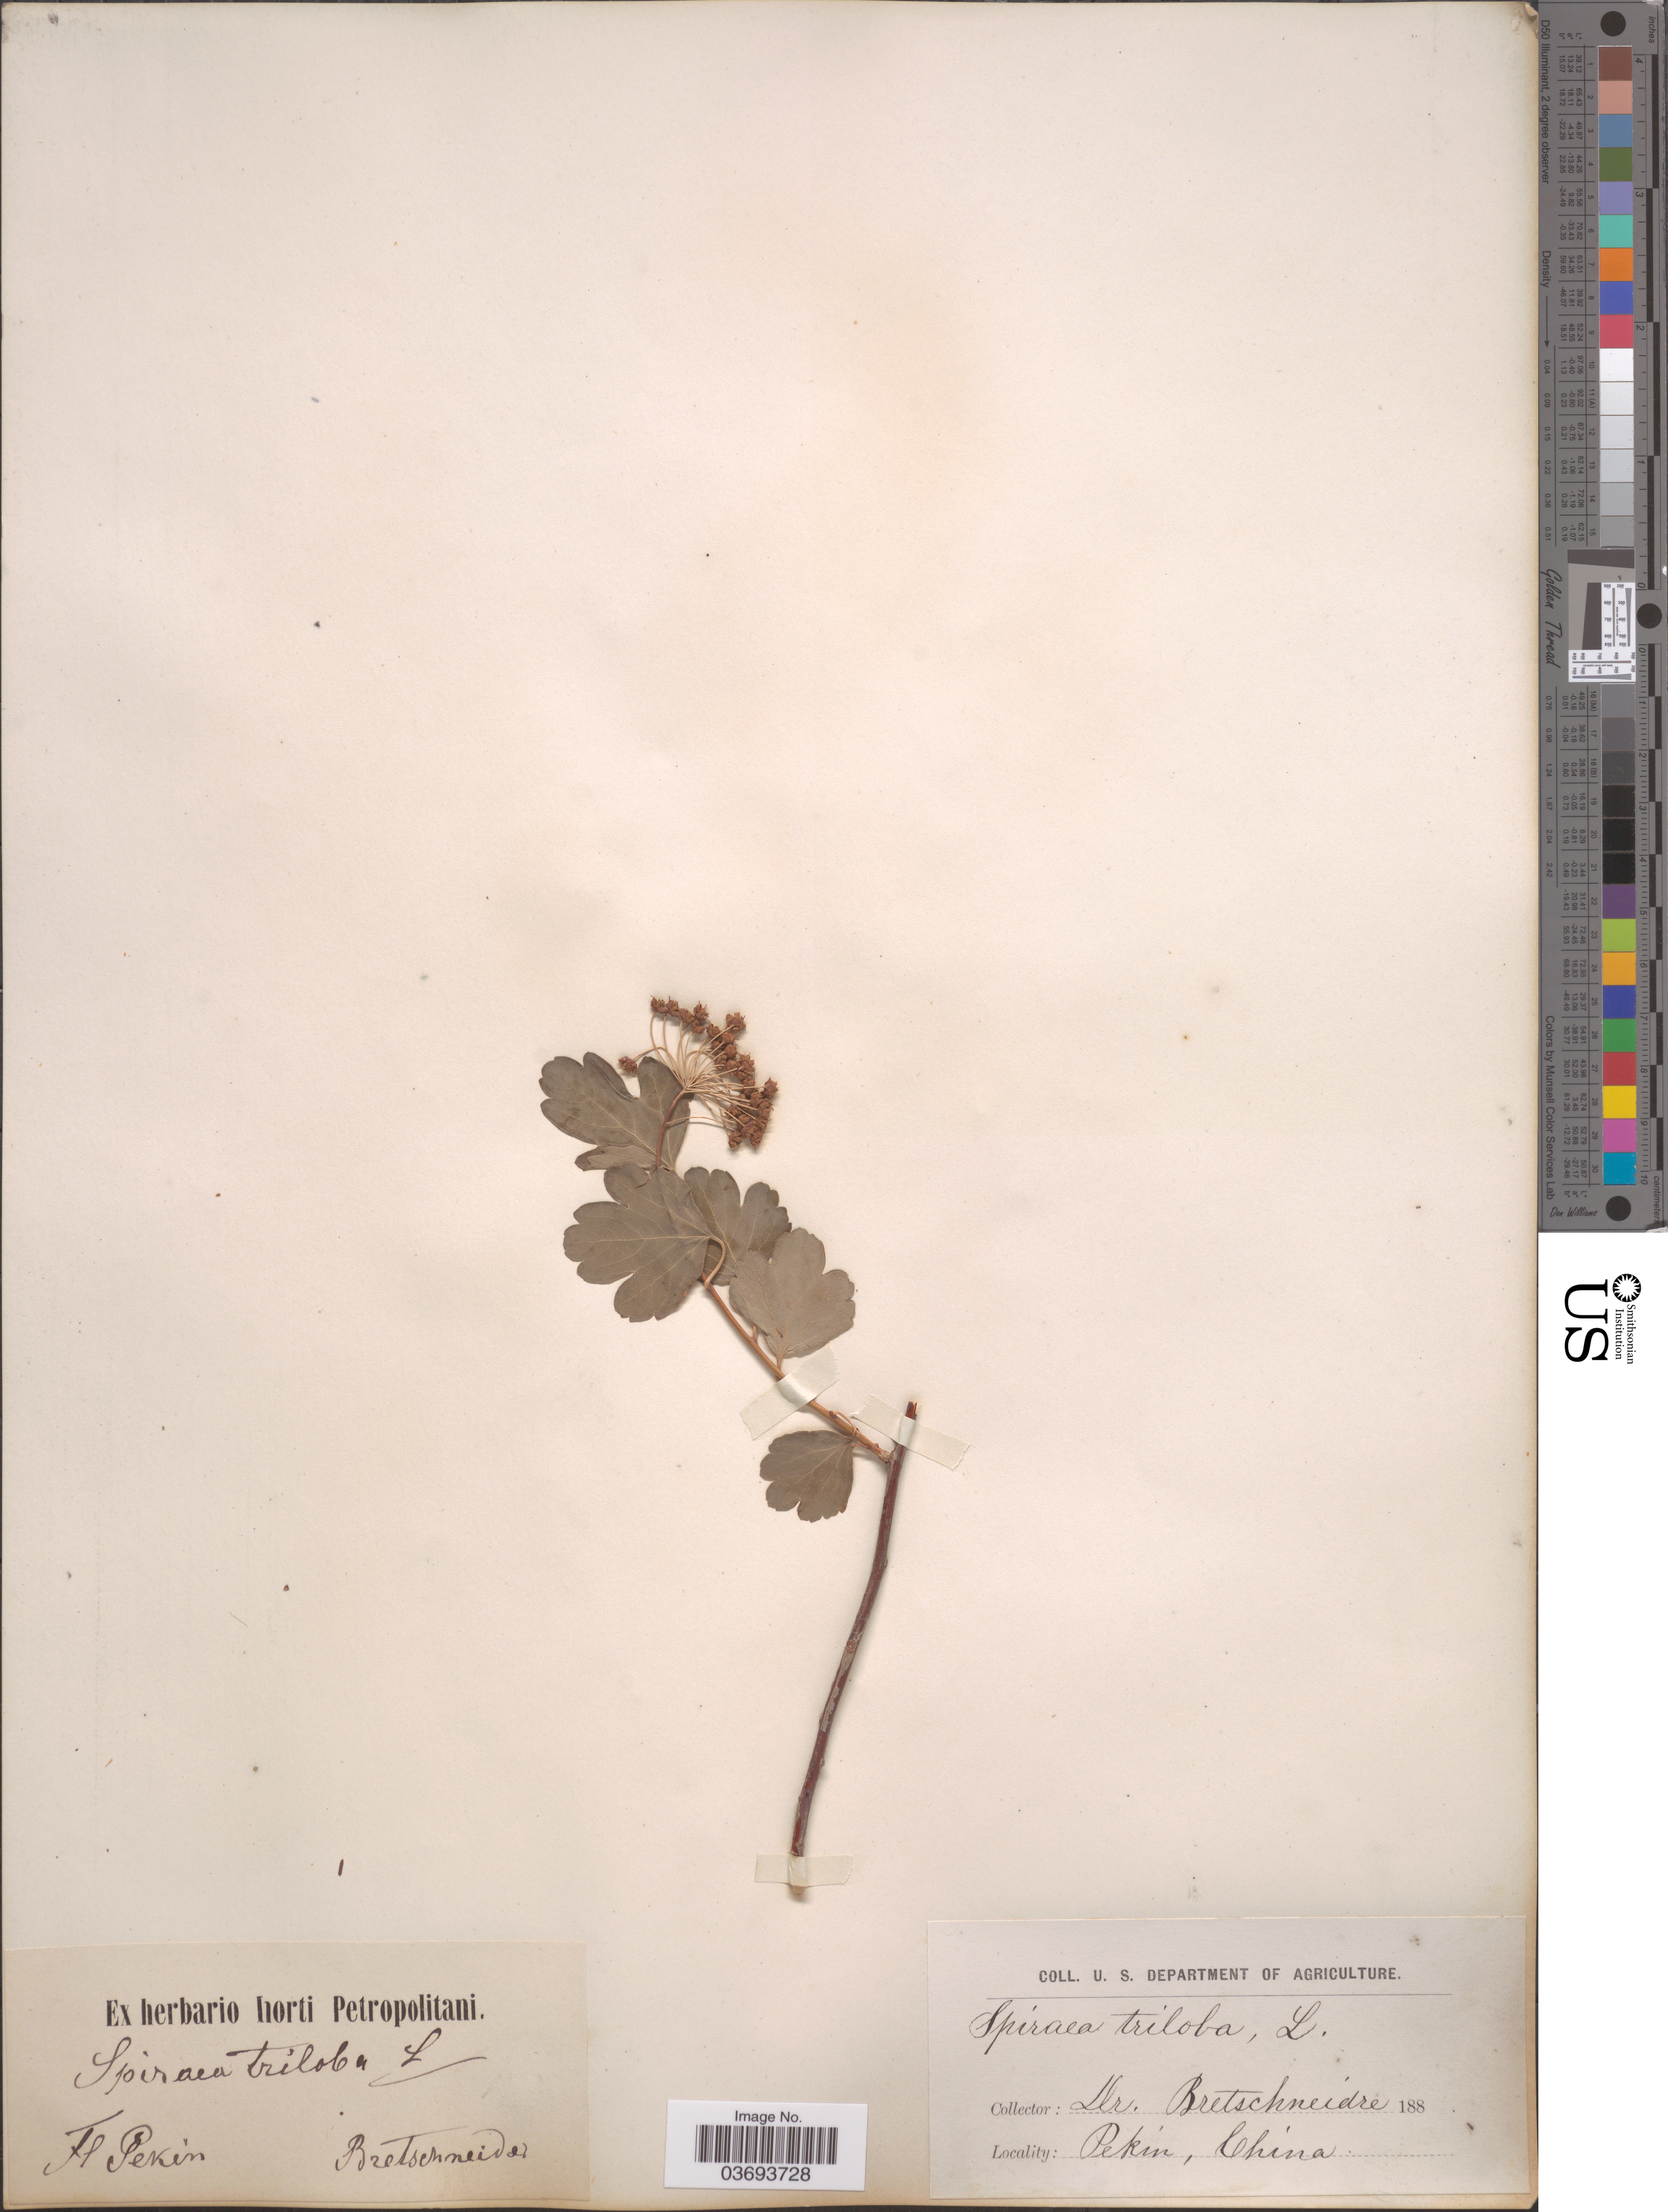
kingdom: Plantae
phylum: Tracheophyta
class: Magnoliopsida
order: Rosales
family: Rosaceae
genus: Spiraea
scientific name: Spiraea trilobata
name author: L.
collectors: Bretschneidre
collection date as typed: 188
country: China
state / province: Beijing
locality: Pekin.